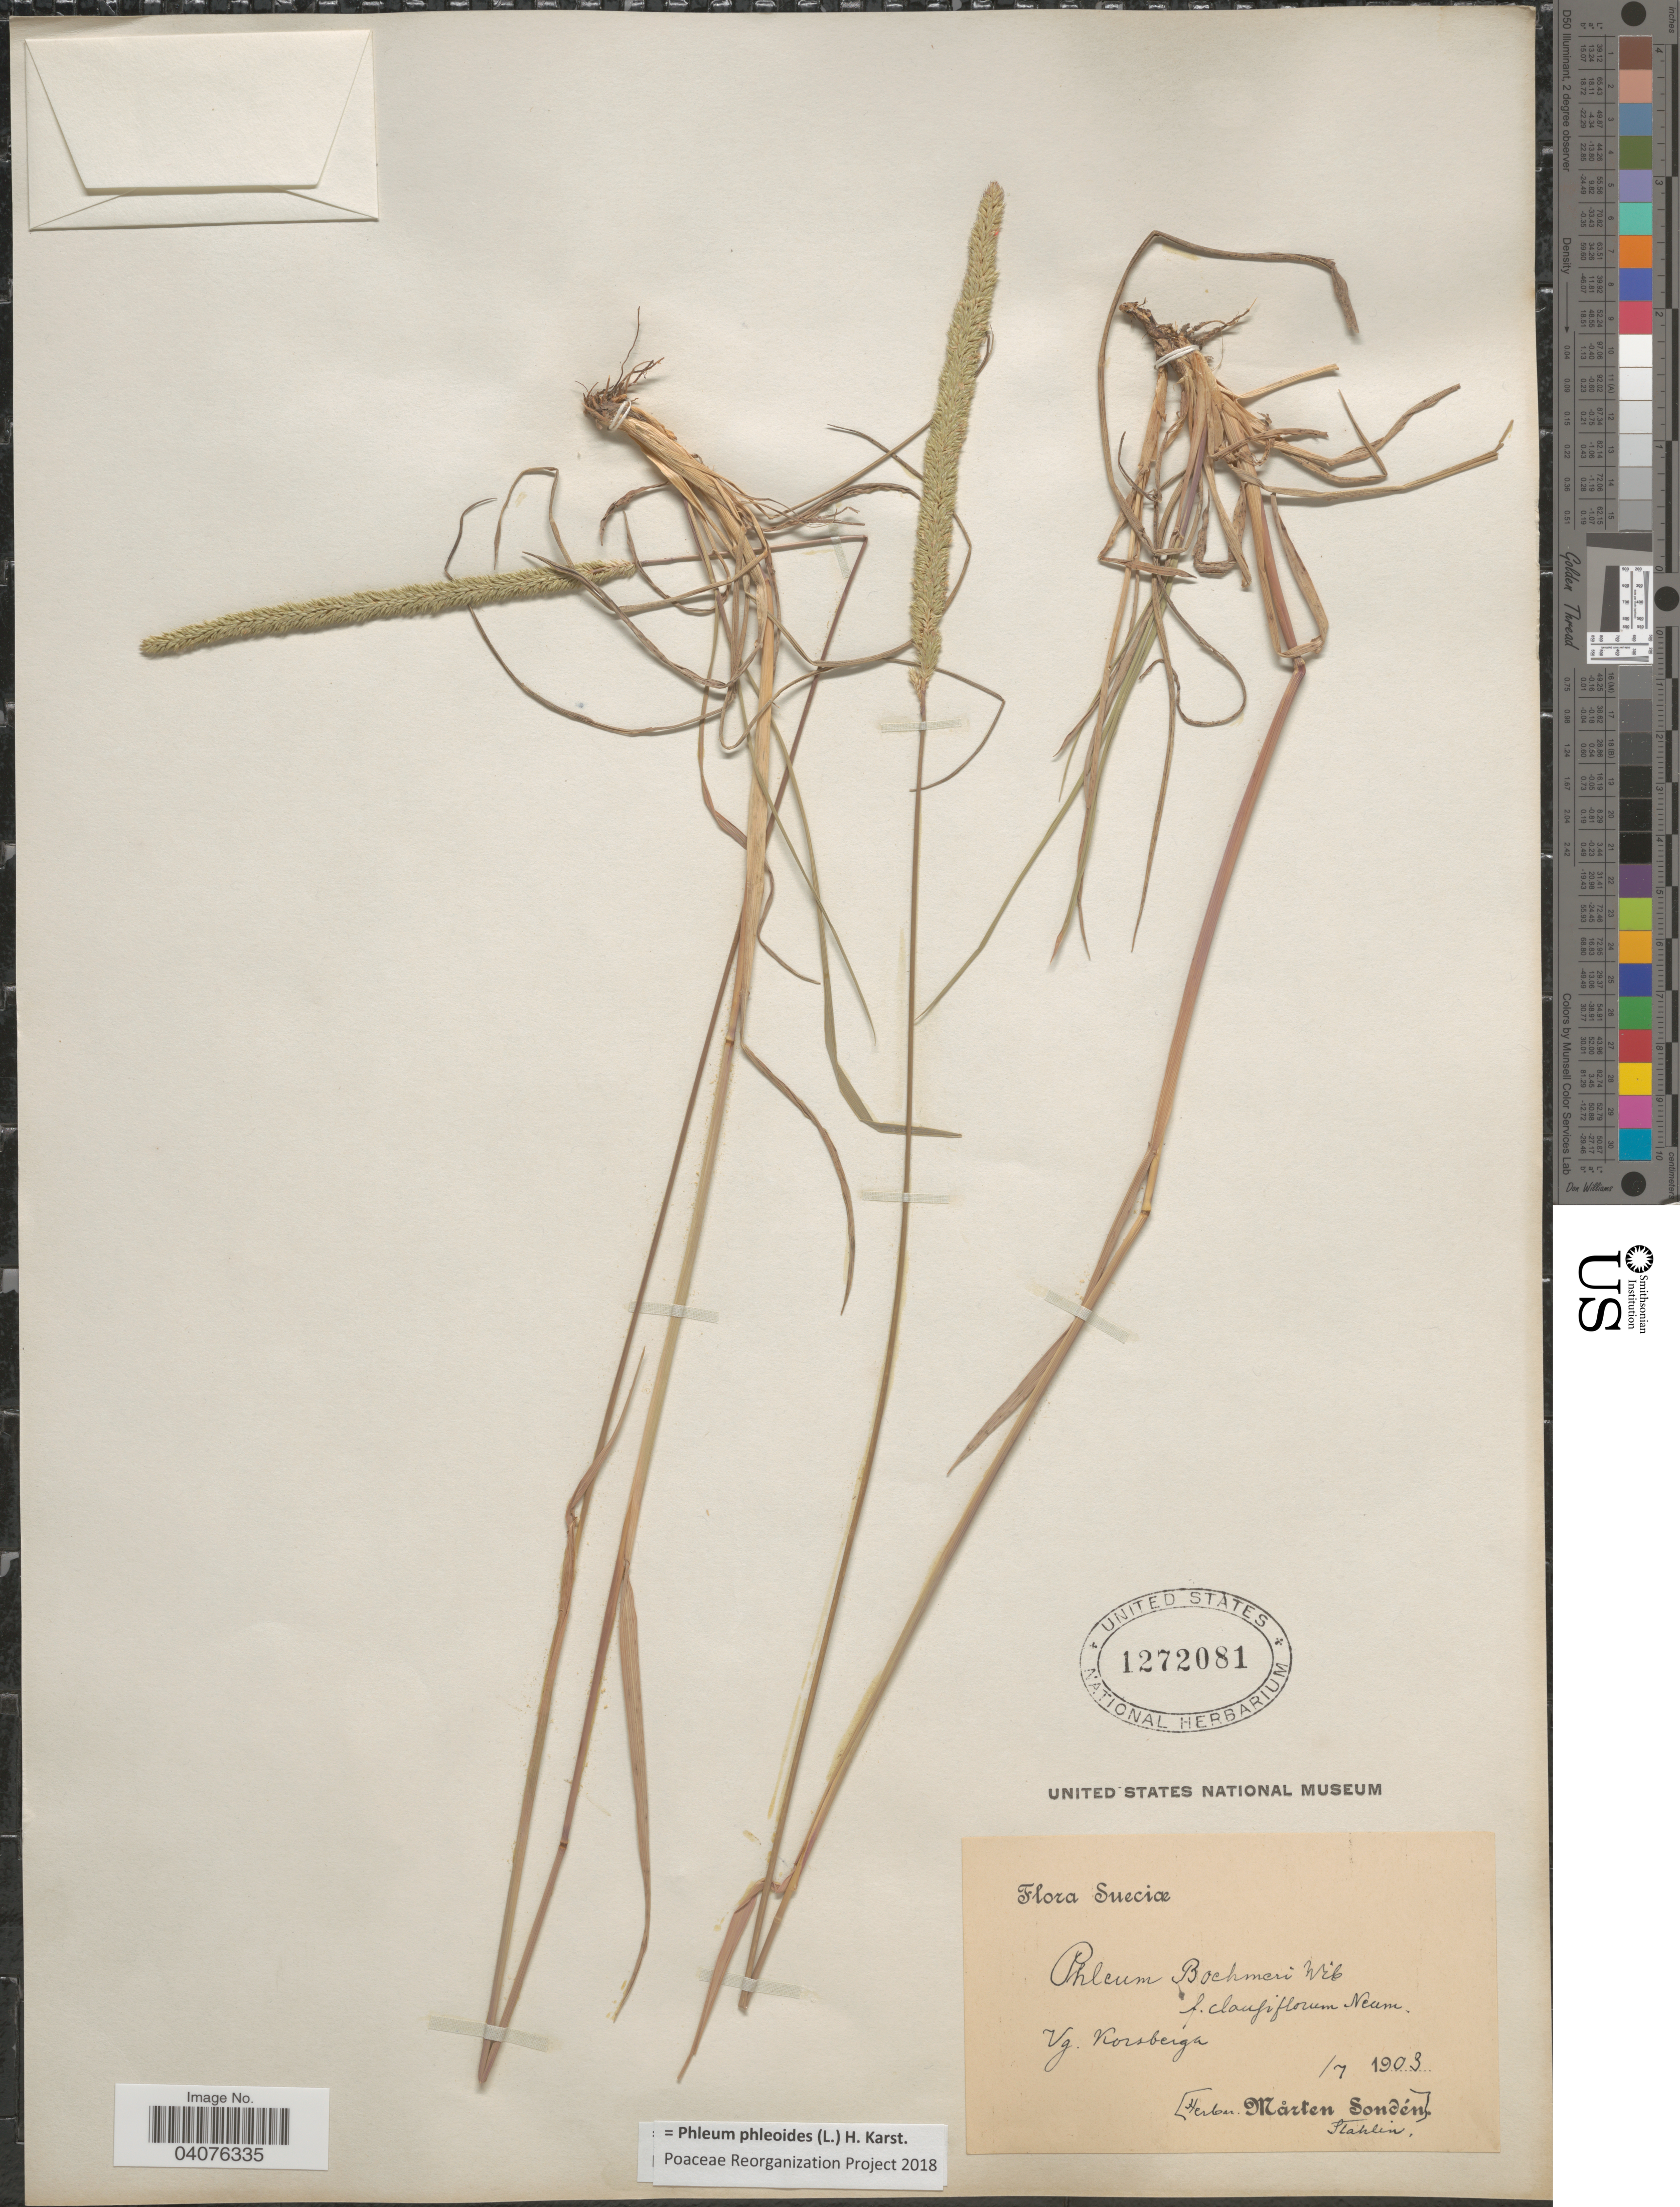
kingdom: Plantae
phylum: Tracheophyta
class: Liliopsida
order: Poales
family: Poaceae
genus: Phleum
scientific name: Phleum phleoides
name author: (L.) H. Karst.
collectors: Ex herb. Mårten Sondén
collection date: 1903-07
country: Sweden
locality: Sueciæ. Vg. Korsbeiga.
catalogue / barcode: US 1272081